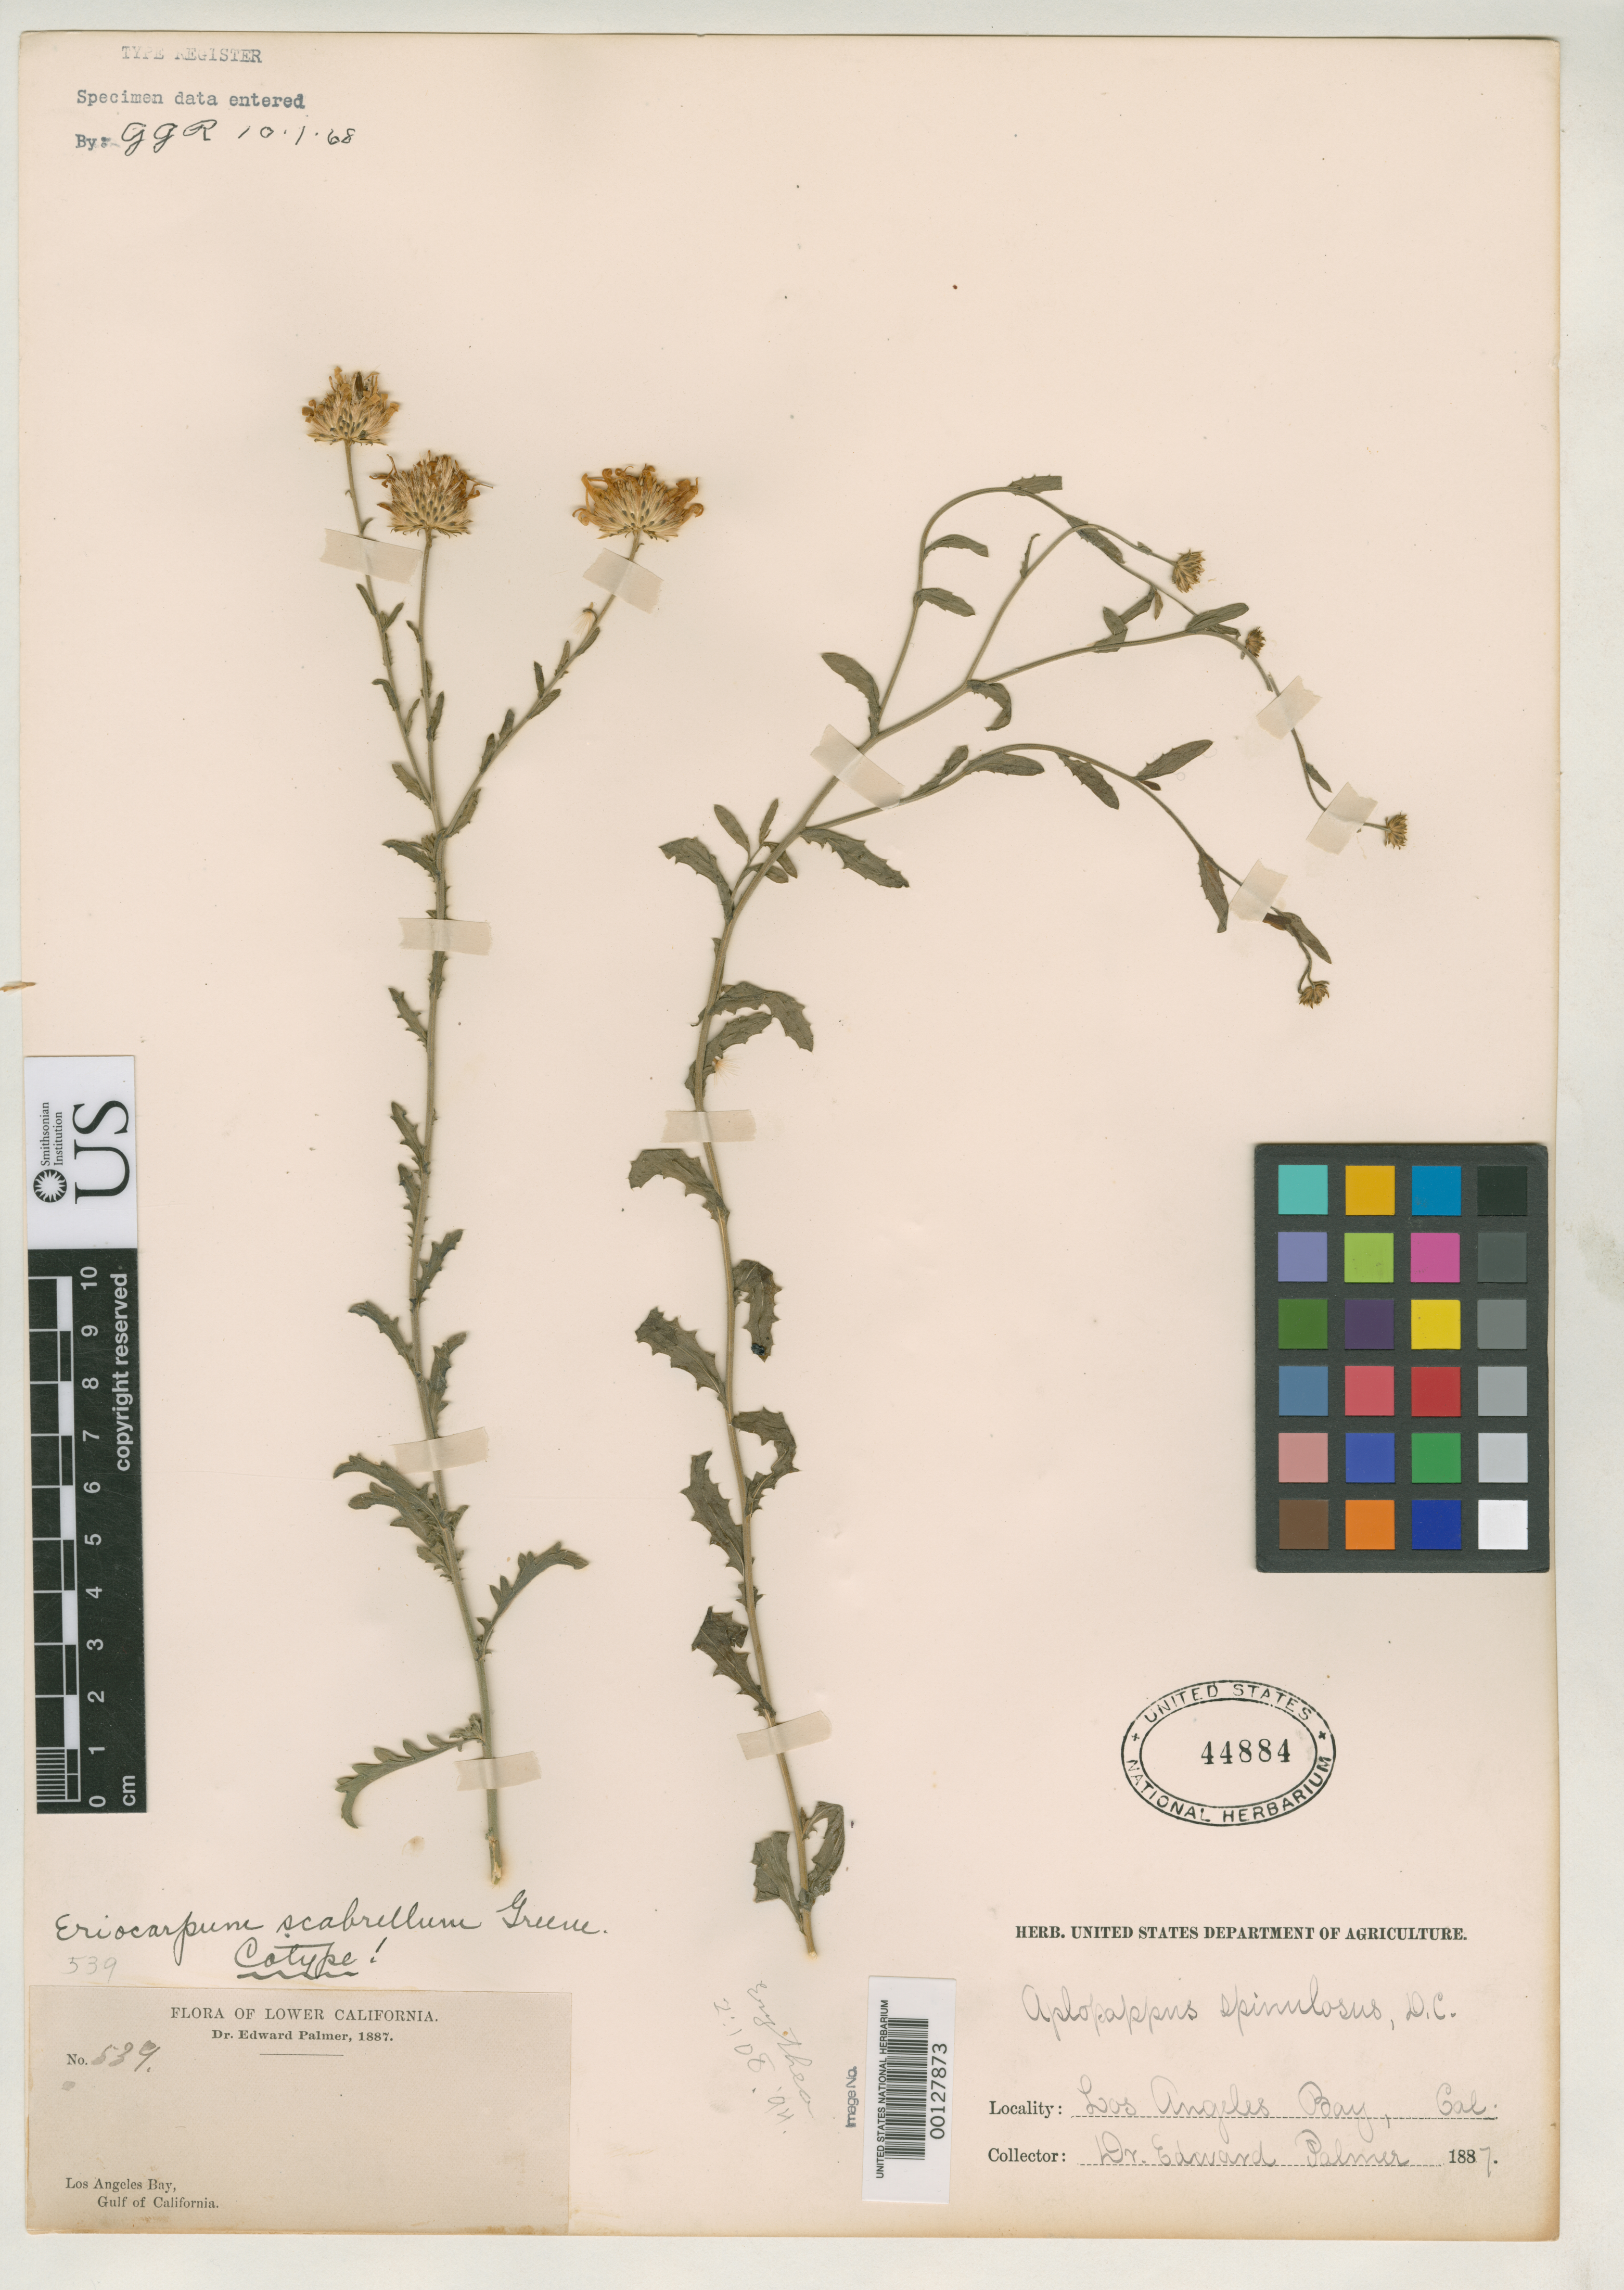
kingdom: Plantae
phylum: Tracheophyta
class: Magnoliopsida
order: Asterales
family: Asteraceae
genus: Eriocarpum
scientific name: Eriocarpum scabrellum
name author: Greene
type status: Isotype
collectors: E. Palmer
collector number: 539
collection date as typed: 1887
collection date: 1887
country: Mexico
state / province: Baja California Norte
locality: Los Angeles Bay, Gulf of California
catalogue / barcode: US 44884